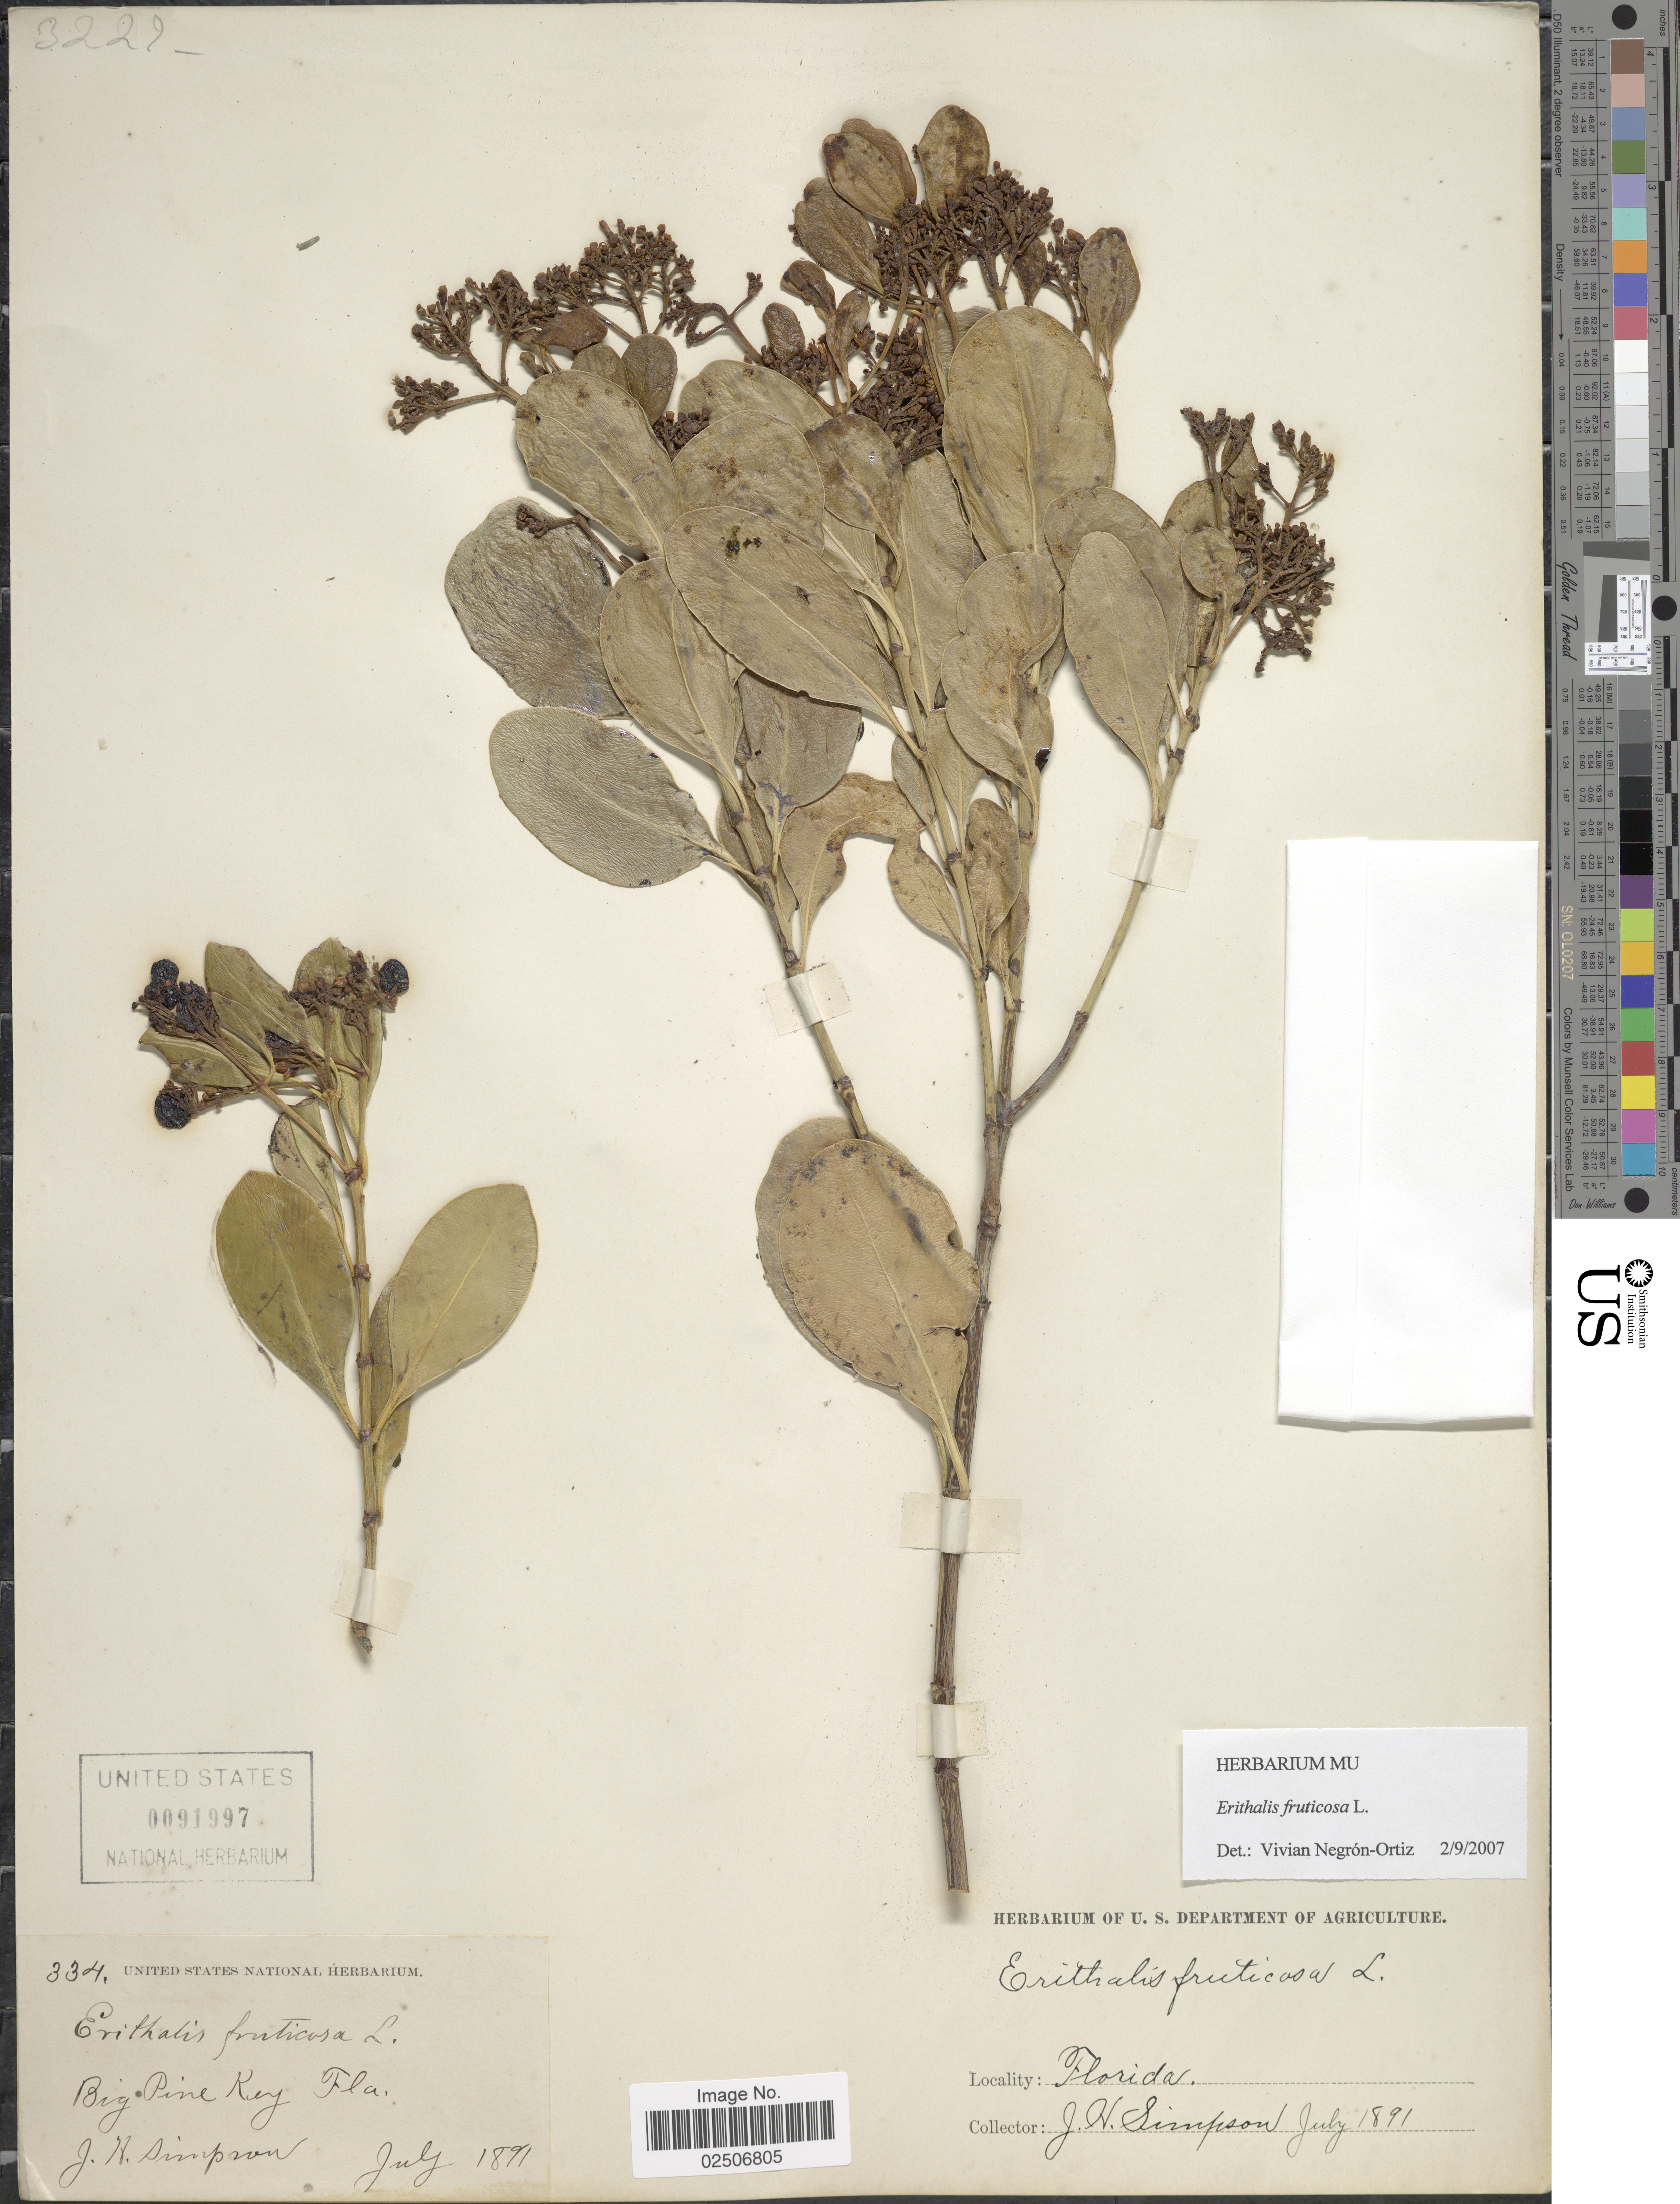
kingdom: Plantae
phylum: Tracheophyta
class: Magnoliopsida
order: Gentianales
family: Rubiaceae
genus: Erithalis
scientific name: Erithalis fruticosa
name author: L.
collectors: J. H. Simpson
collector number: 334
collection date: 1891-07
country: United States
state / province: Florida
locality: Big Pine Key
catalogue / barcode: US 91997